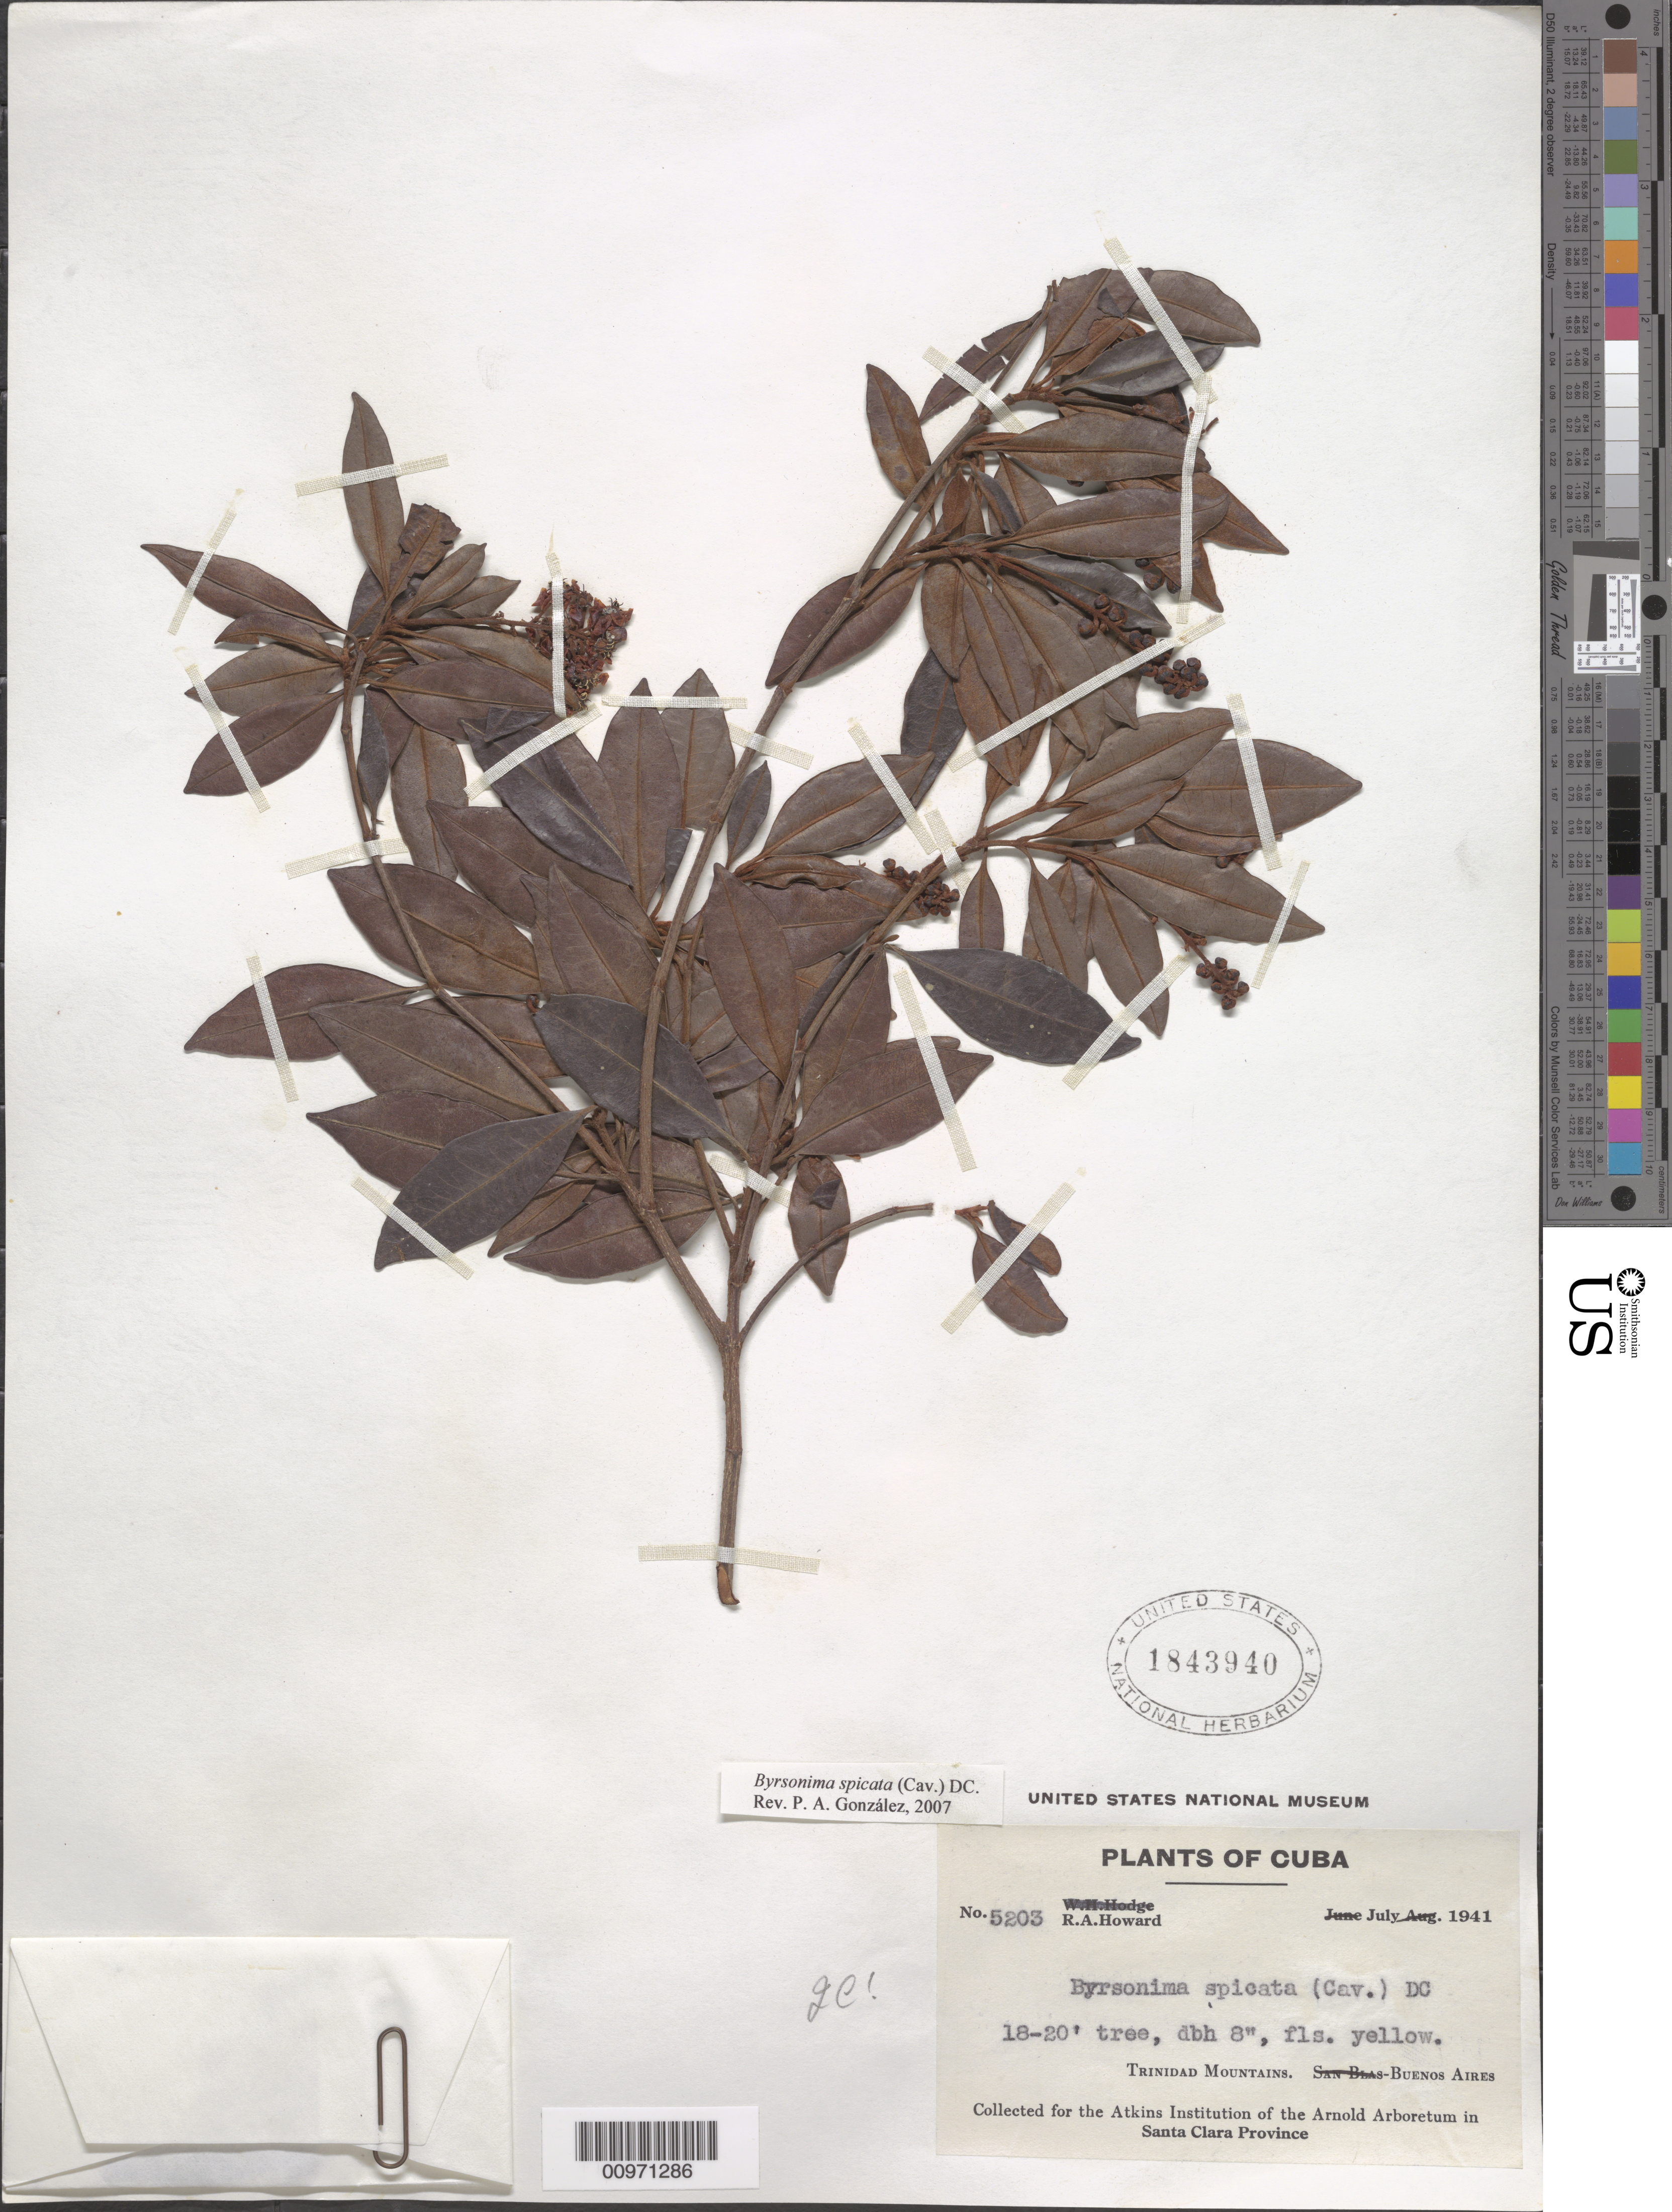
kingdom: Plantae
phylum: Tracheophyta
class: Magnoliopsida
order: Malpighiales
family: Malpighiaceae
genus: Byrsonima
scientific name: Byrsonima spicata (Cav.) DC.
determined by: González, P. A.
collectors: R. A. Howard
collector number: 5203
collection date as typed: Jul 1941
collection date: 1941-07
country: Cuba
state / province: Santa Clara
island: Cuba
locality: Trinidad Mountain, Buenos Aires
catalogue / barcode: US 1843940